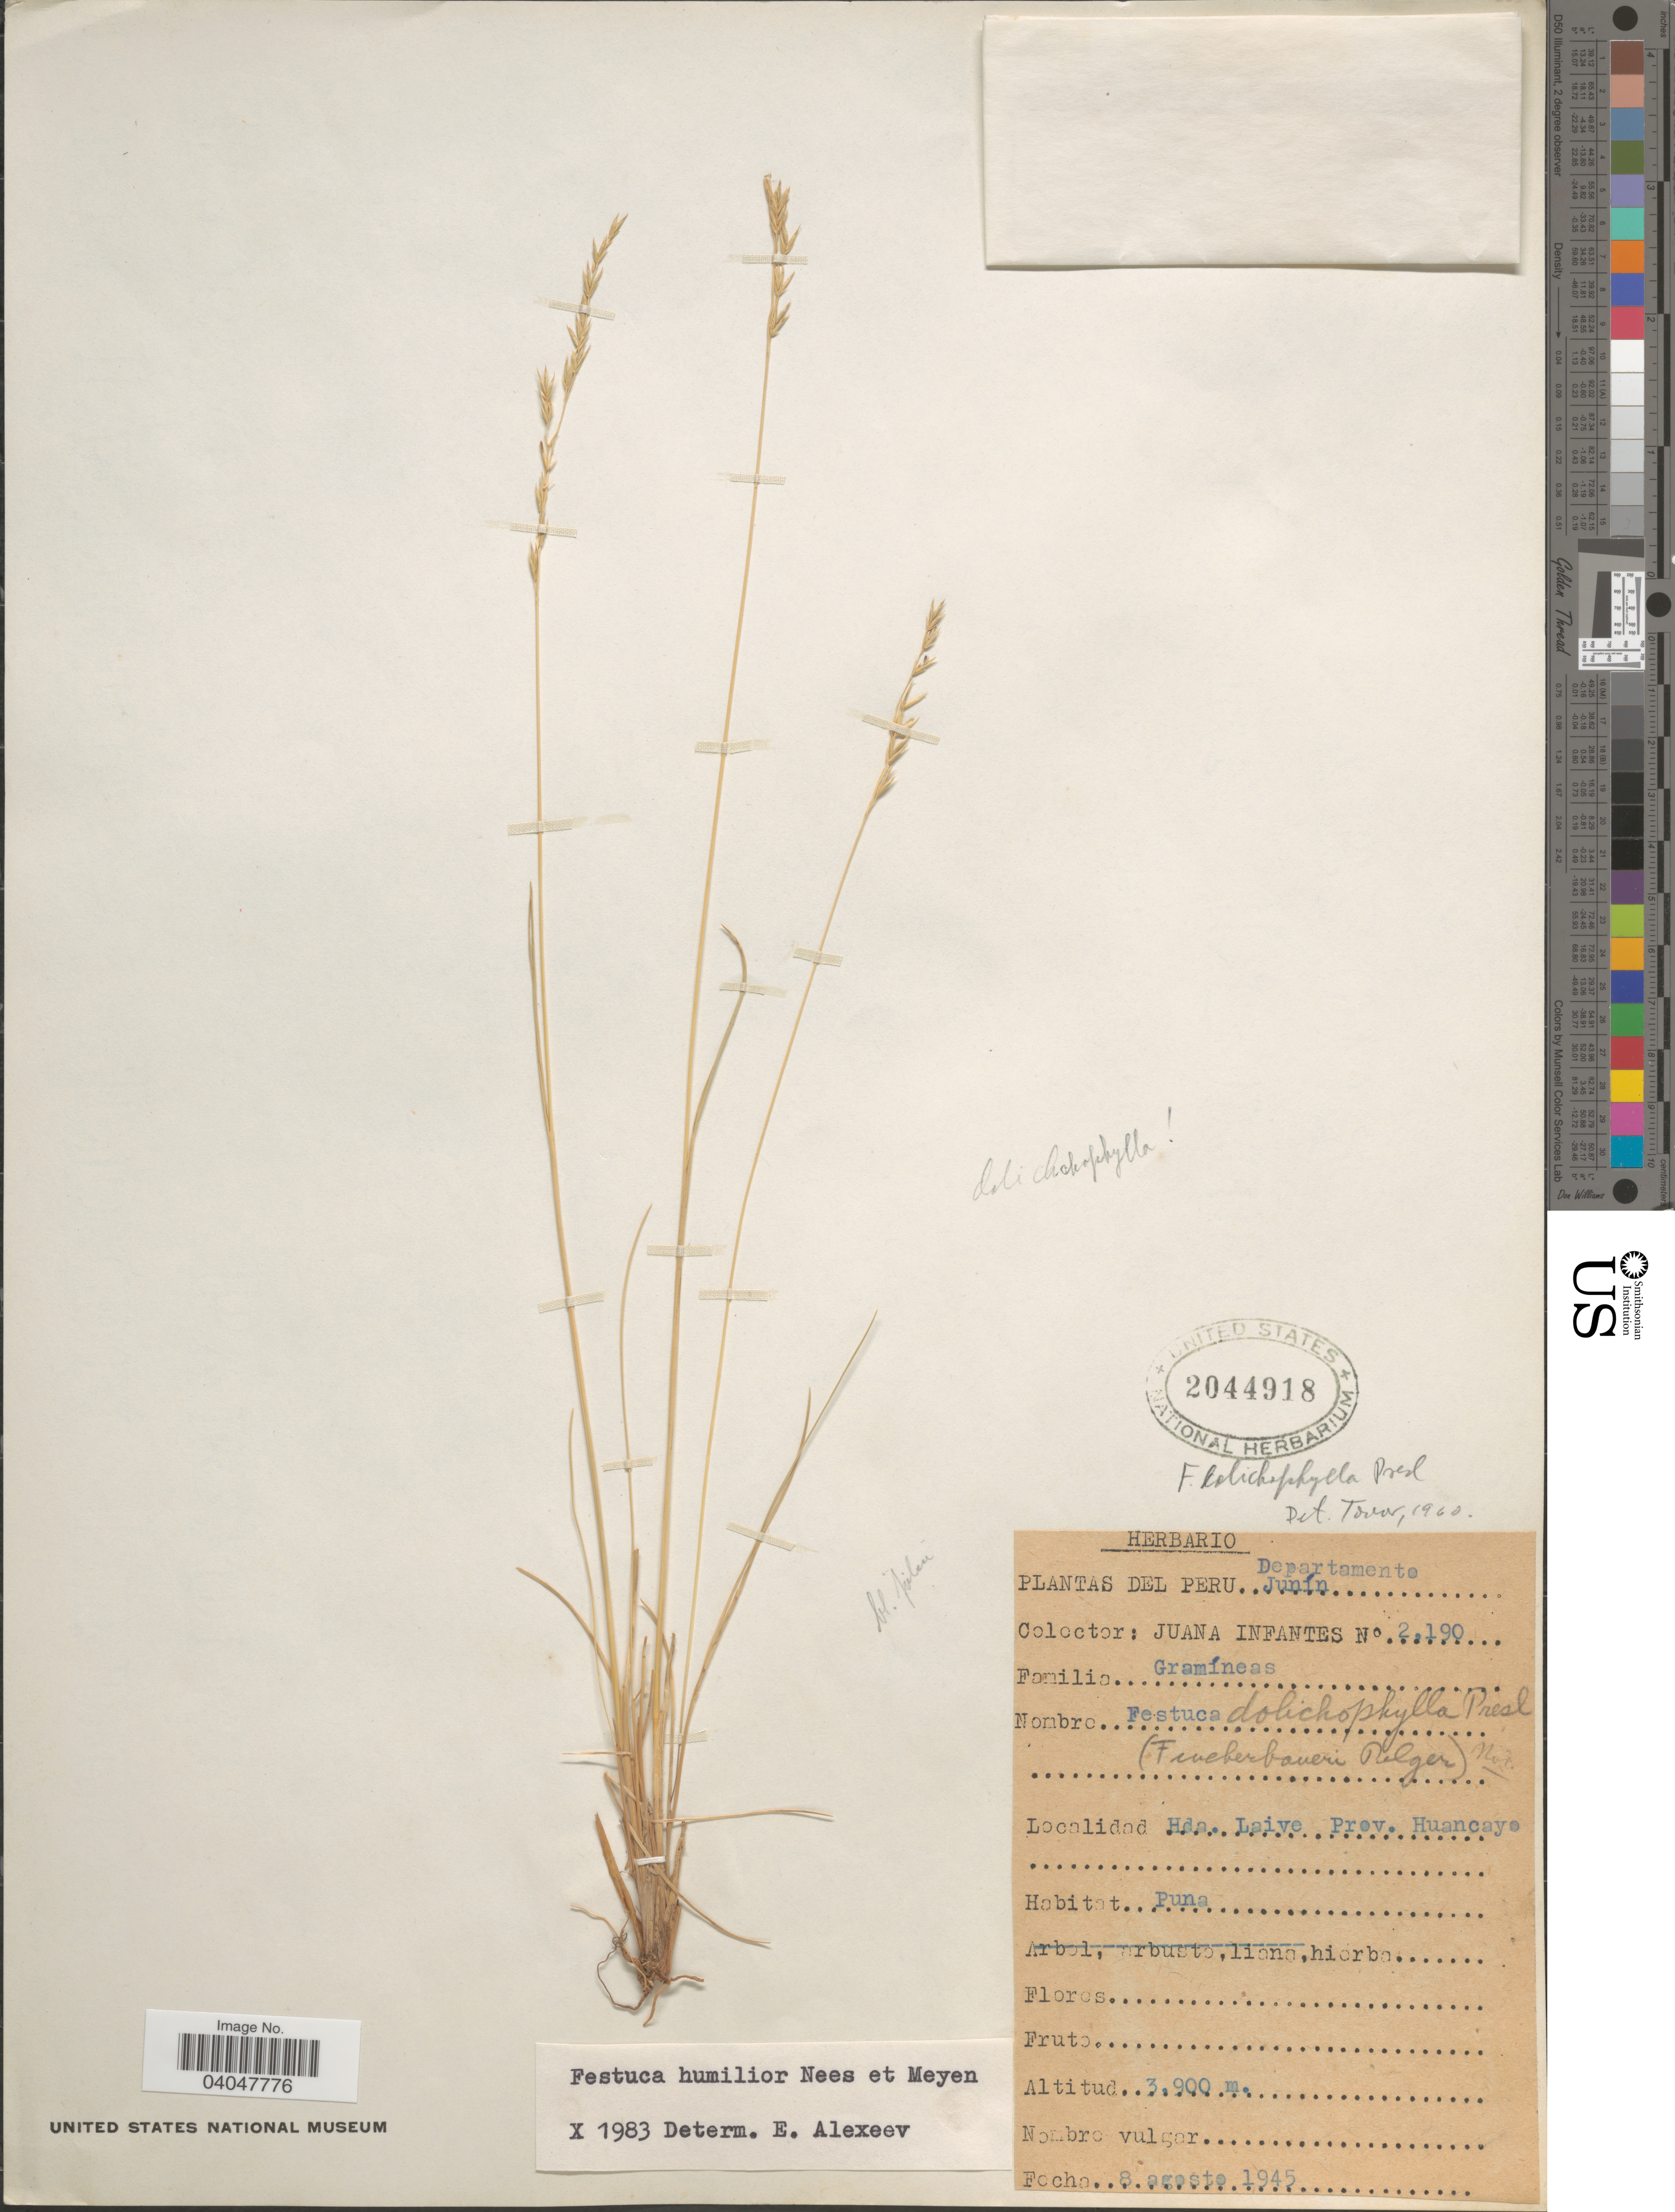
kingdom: Plantae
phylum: Tracheophyta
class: Liliopsida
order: Poales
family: Poaceae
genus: Festuca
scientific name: Festuca humilior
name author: Nees & Meyen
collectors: J. Infantes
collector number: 2190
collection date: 1945-08-08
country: Peru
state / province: Junín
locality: Departamento Junín. Hda. Laive. Prov. Huancayo.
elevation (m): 3900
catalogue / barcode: US 2044918